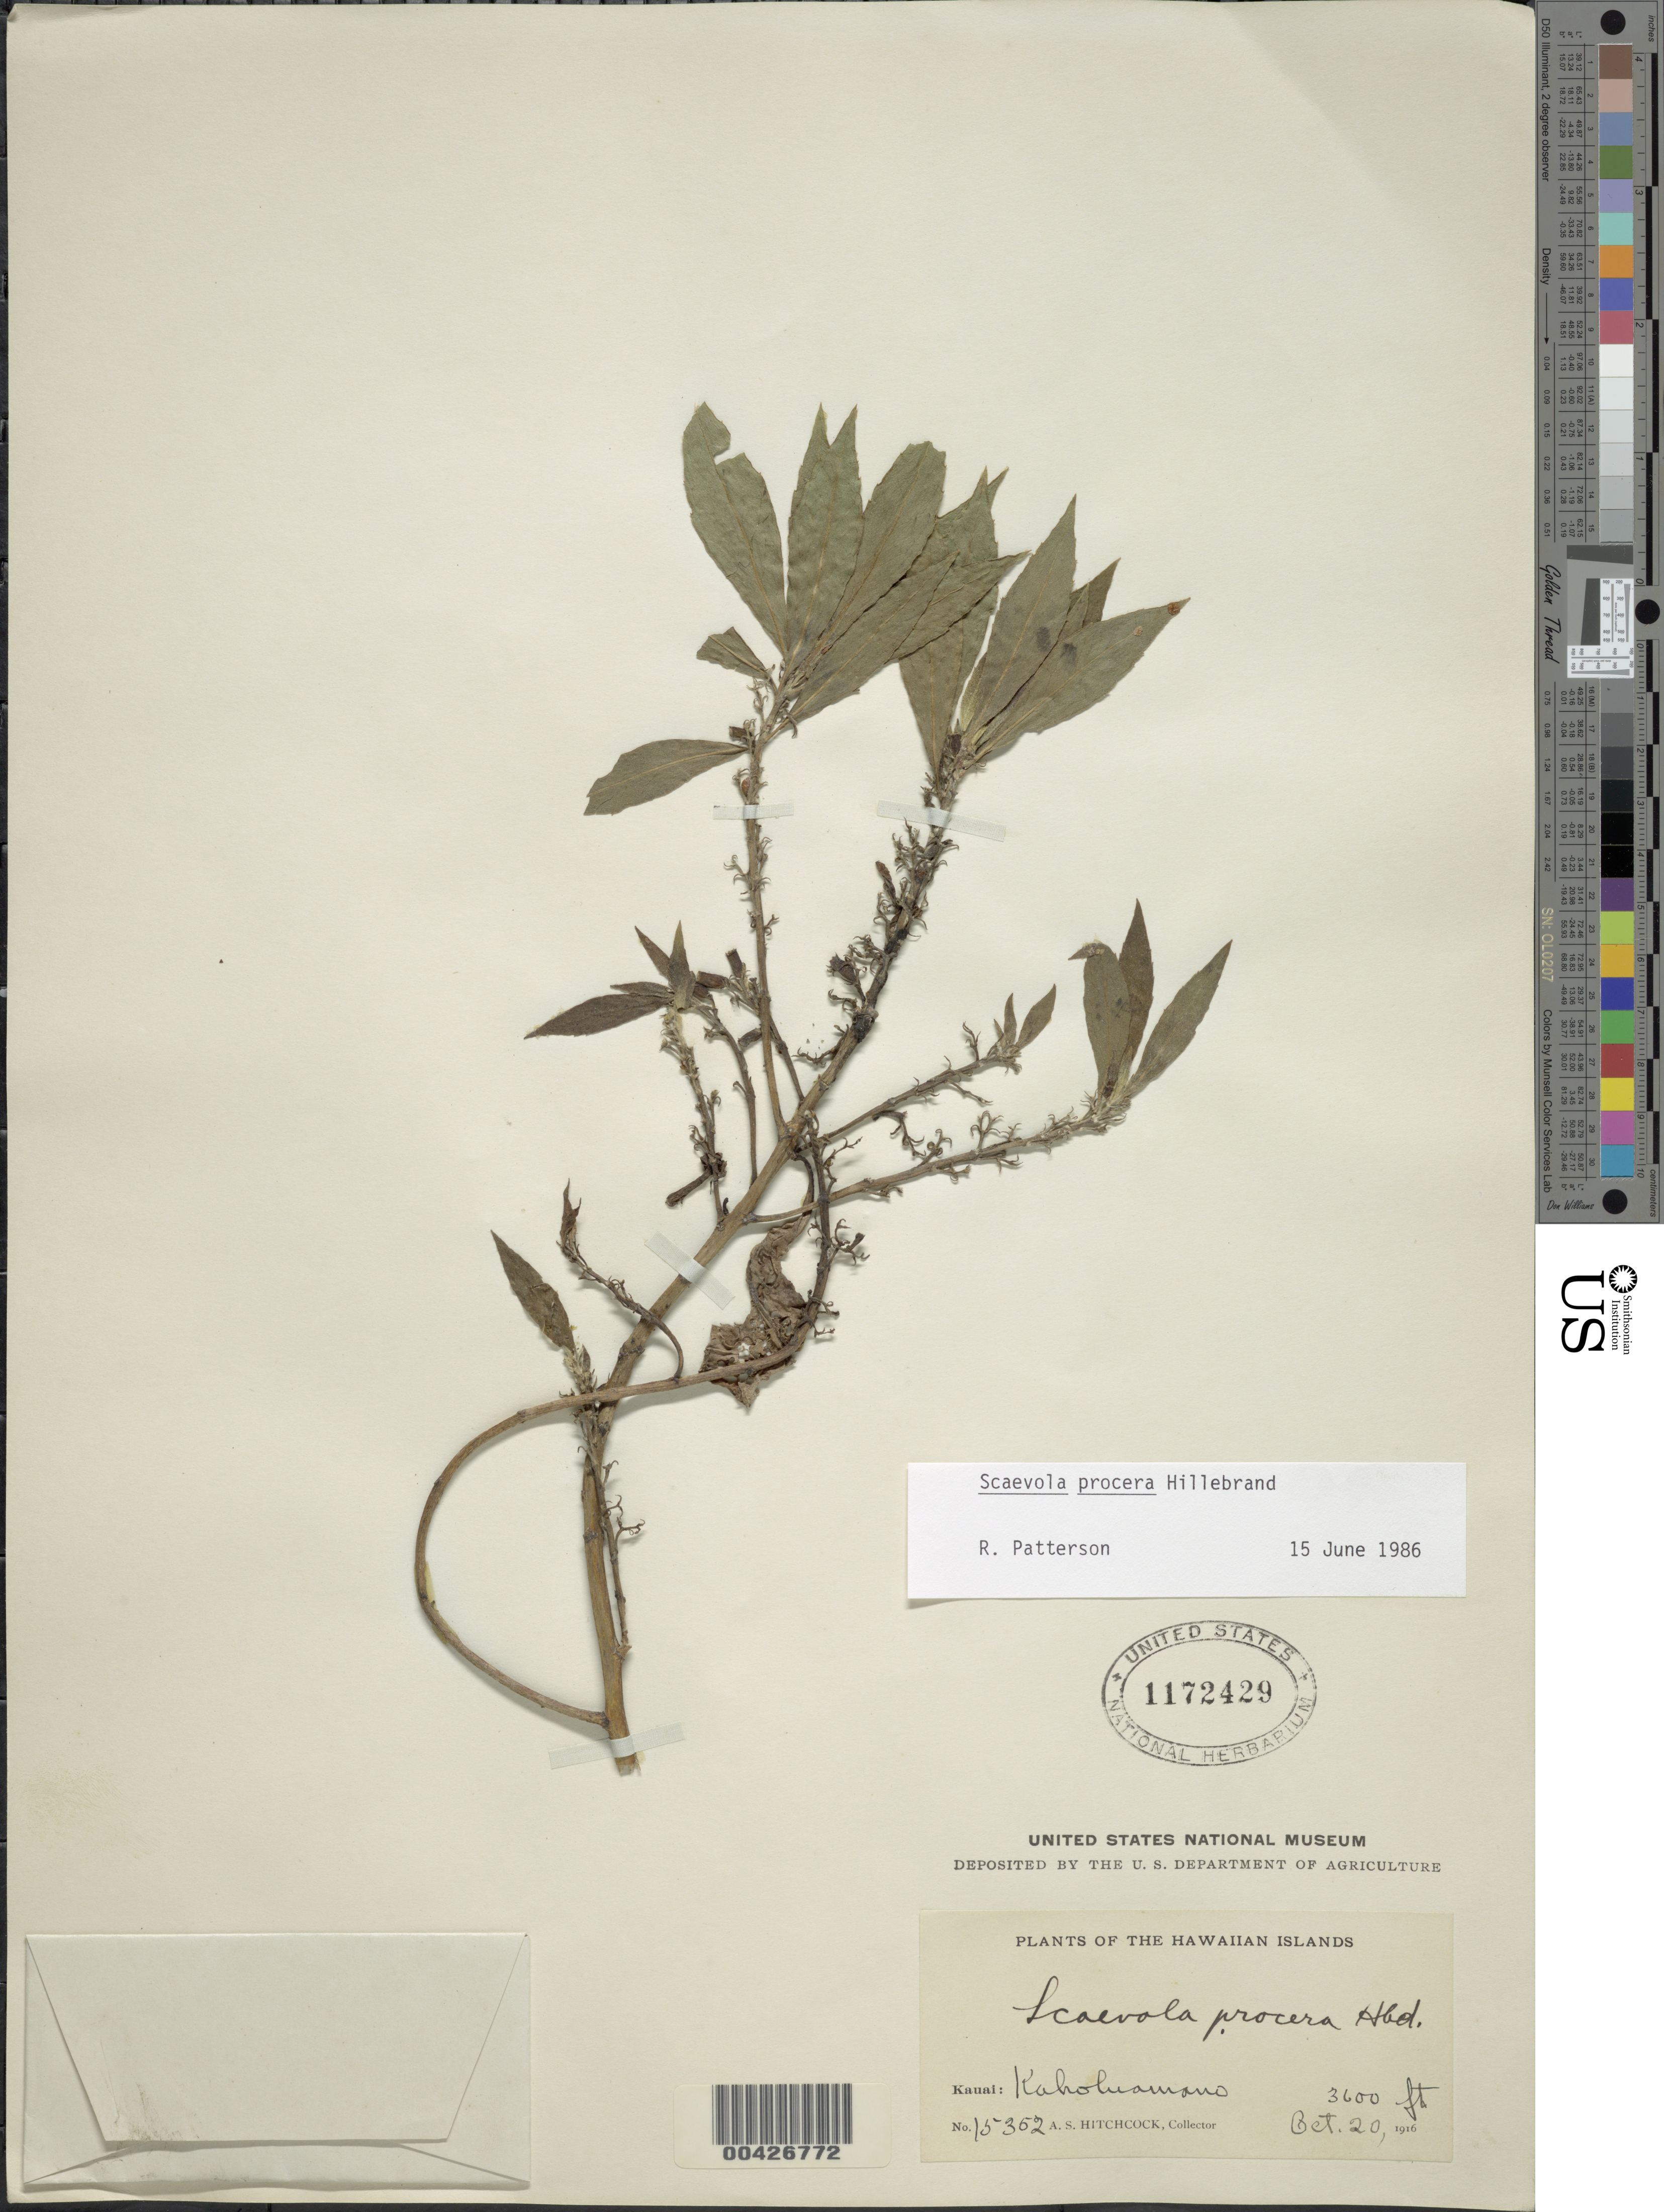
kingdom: Plantae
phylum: Tracheophyta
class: Magnoliopsida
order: Asterales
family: Goodeniaceae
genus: Scaevola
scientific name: Scaevola procera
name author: Hillebr.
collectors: A. S. Hitchcock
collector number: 153562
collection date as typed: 20 Oct 1916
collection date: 1916-10-20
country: United States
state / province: Hawaii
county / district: Kauai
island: Kaua'i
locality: Kaholuamano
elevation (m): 1097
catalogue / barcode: US 1172429